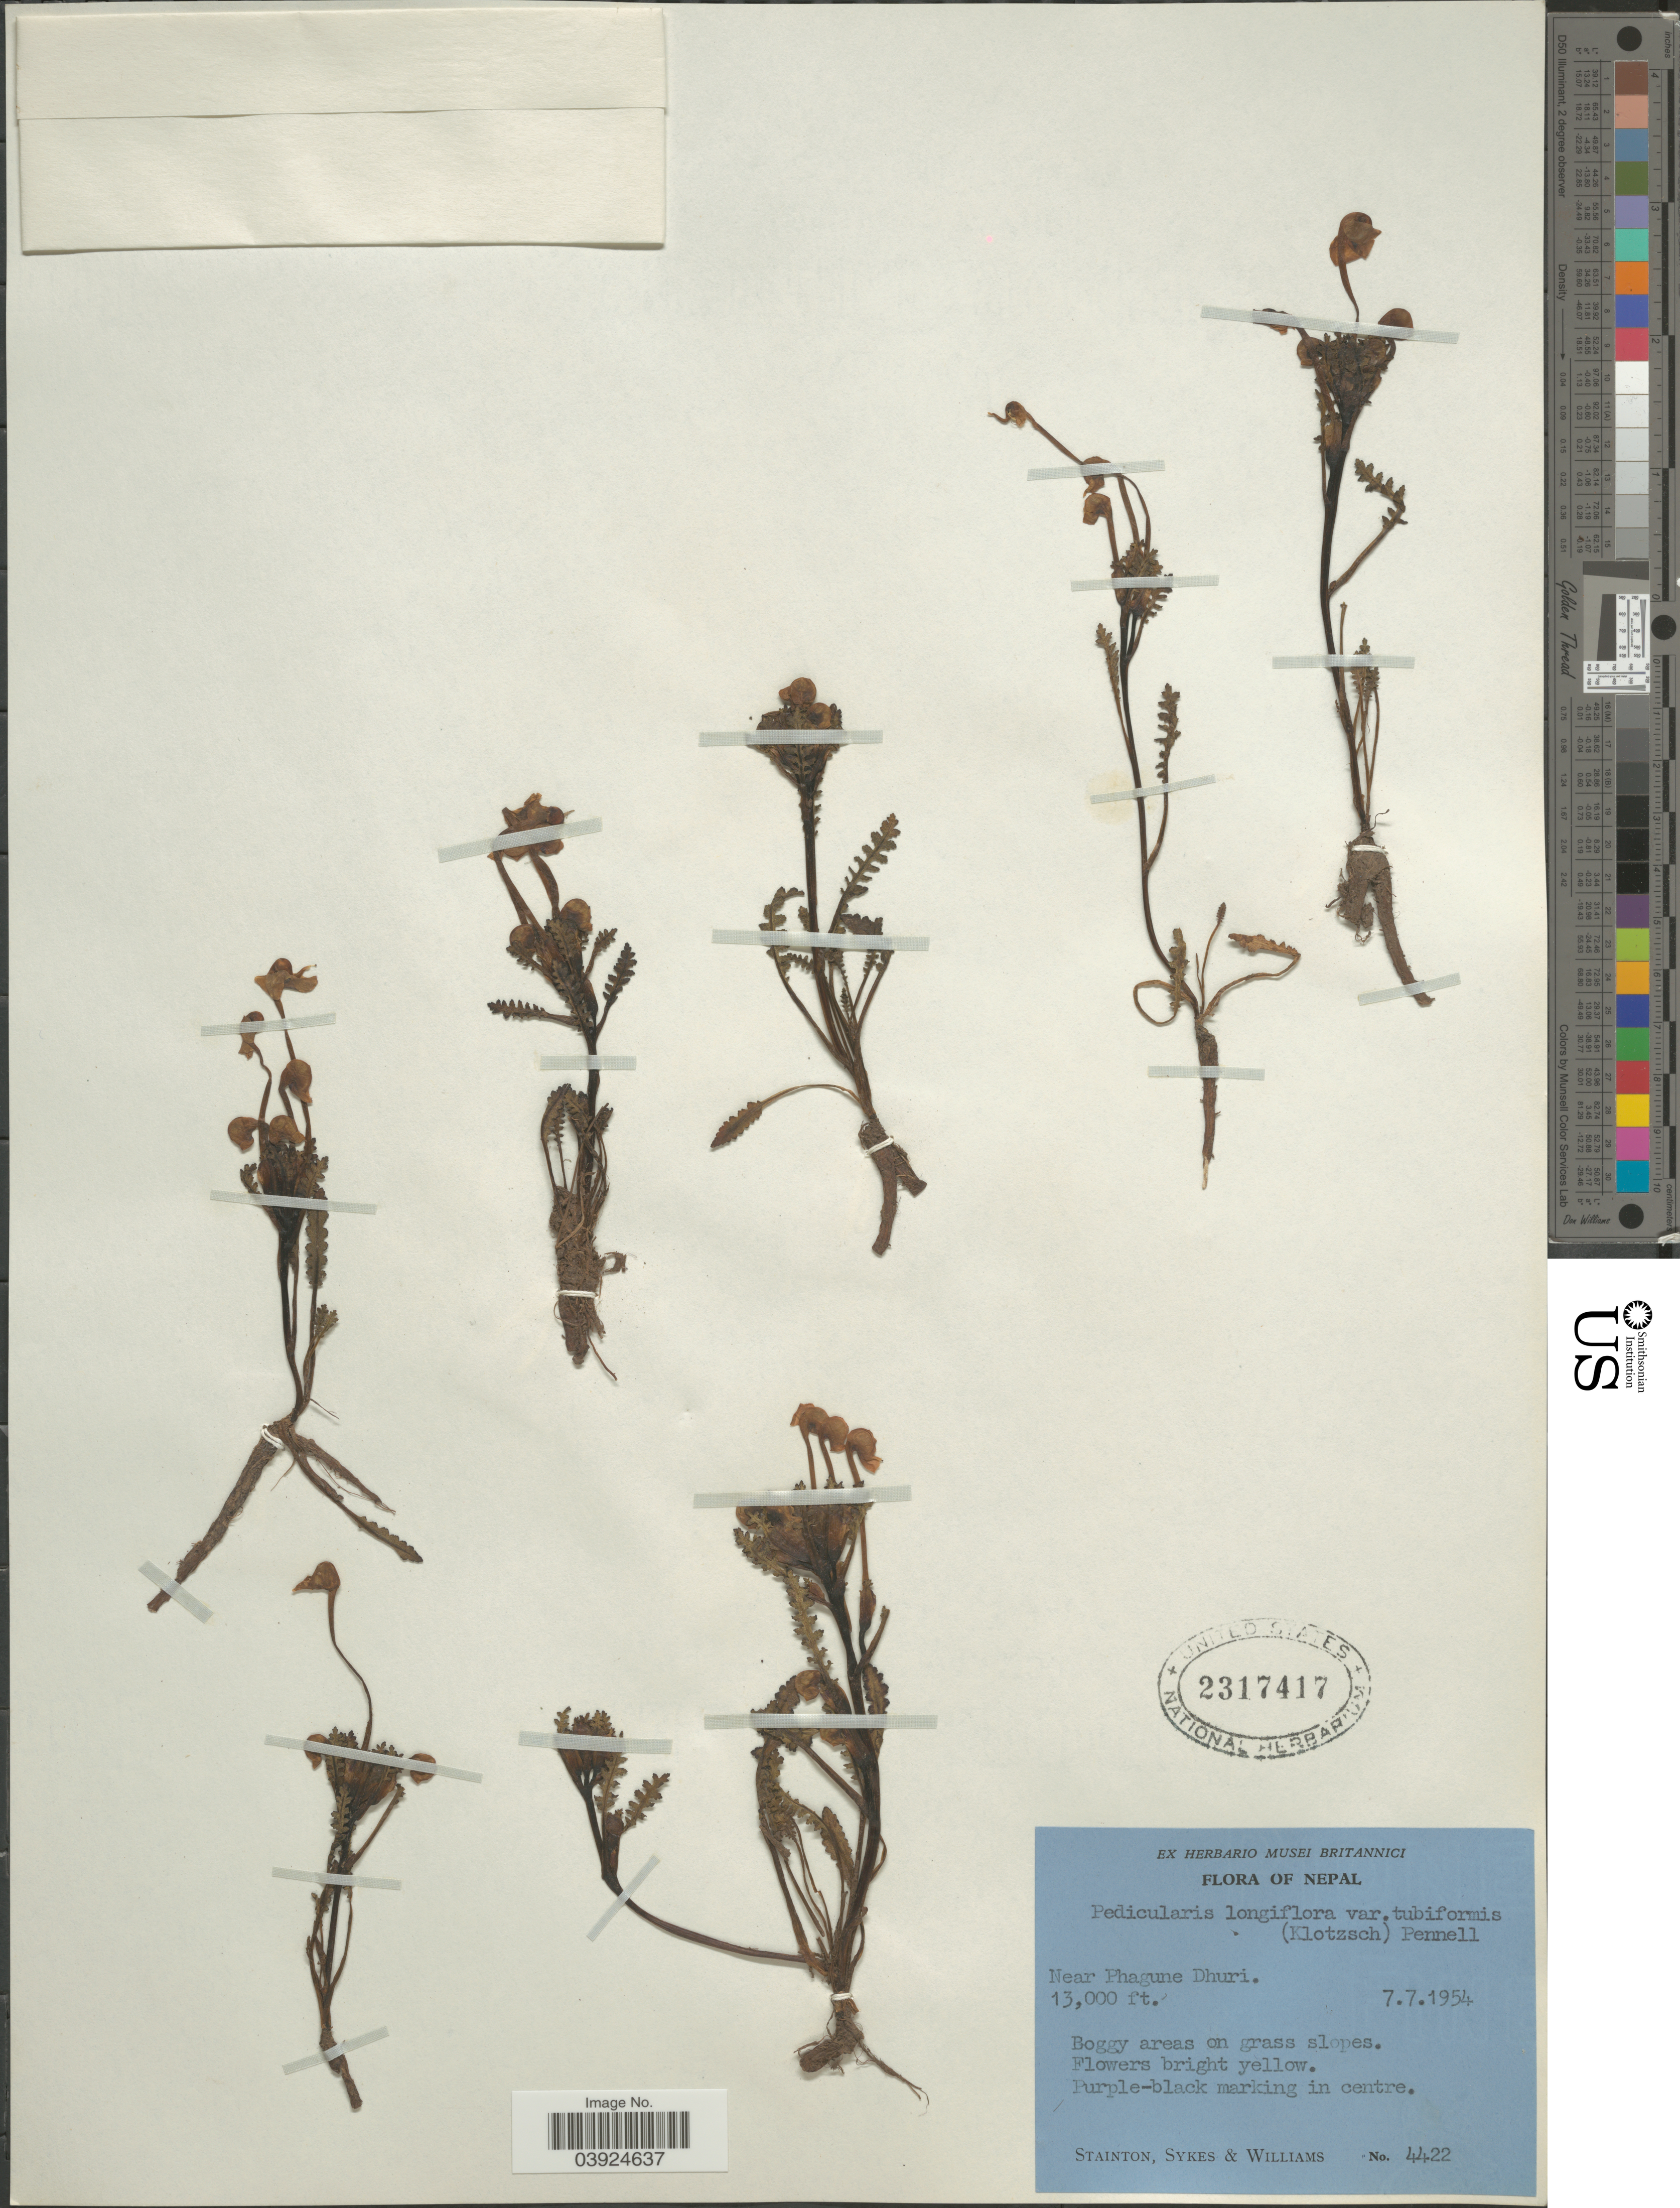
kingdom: Plantae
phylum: Tracheophyta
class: Magnoliopsida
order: Lamiales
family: Orobanchaceae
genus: Pedicularis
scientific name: Pedicularis longiflora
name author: Rudolph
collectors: -. Stainton, Sykes, -- & -- Williams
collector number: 4422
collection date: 1954-07-07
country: Nepal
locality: Near Phagune Dhuri.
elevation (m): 3962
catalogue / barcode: US 2317417